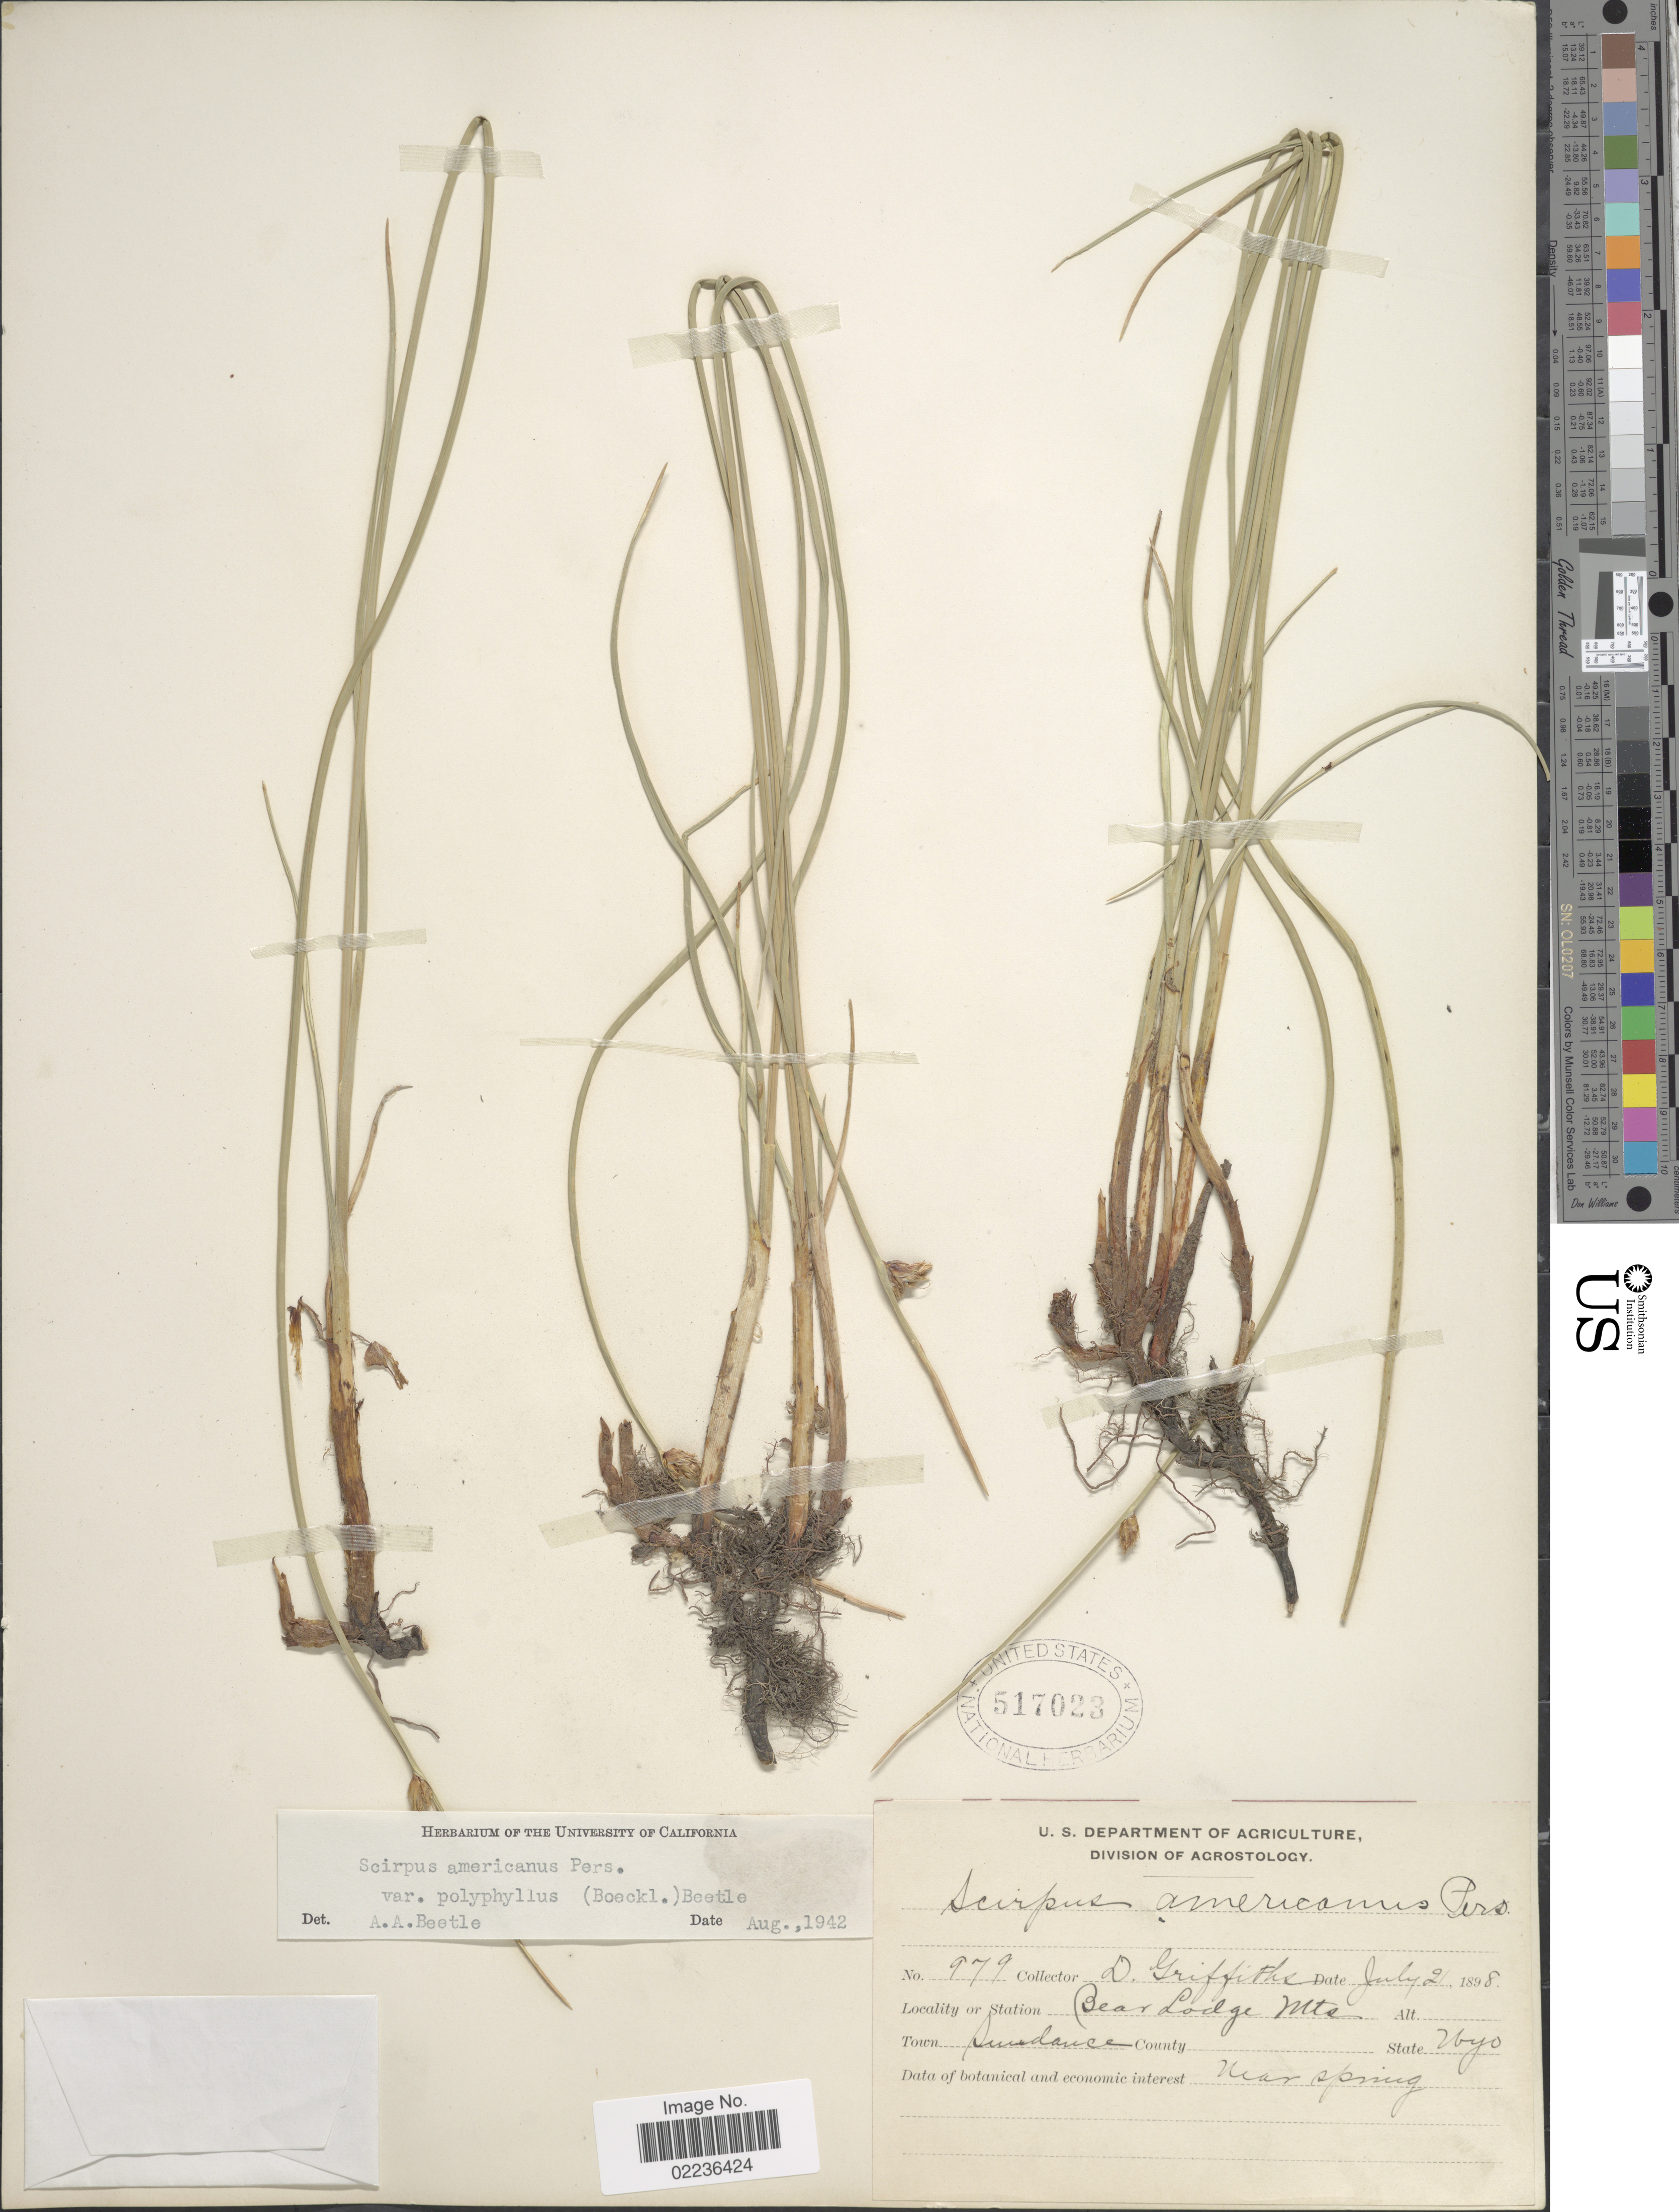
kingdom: Plantae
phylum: Tracheophyta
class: Liliopsida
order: Poales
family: Cyperaceae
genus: Schoenoplectus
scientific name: Schoenoplectus pungens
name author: (Vahl) Palla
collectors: D. Griffiths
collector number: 979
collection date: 1898-07-21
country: United States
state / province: Wyoming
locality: Bear Lodge Mts., Town Sundance, near spring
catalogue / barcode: US 517023